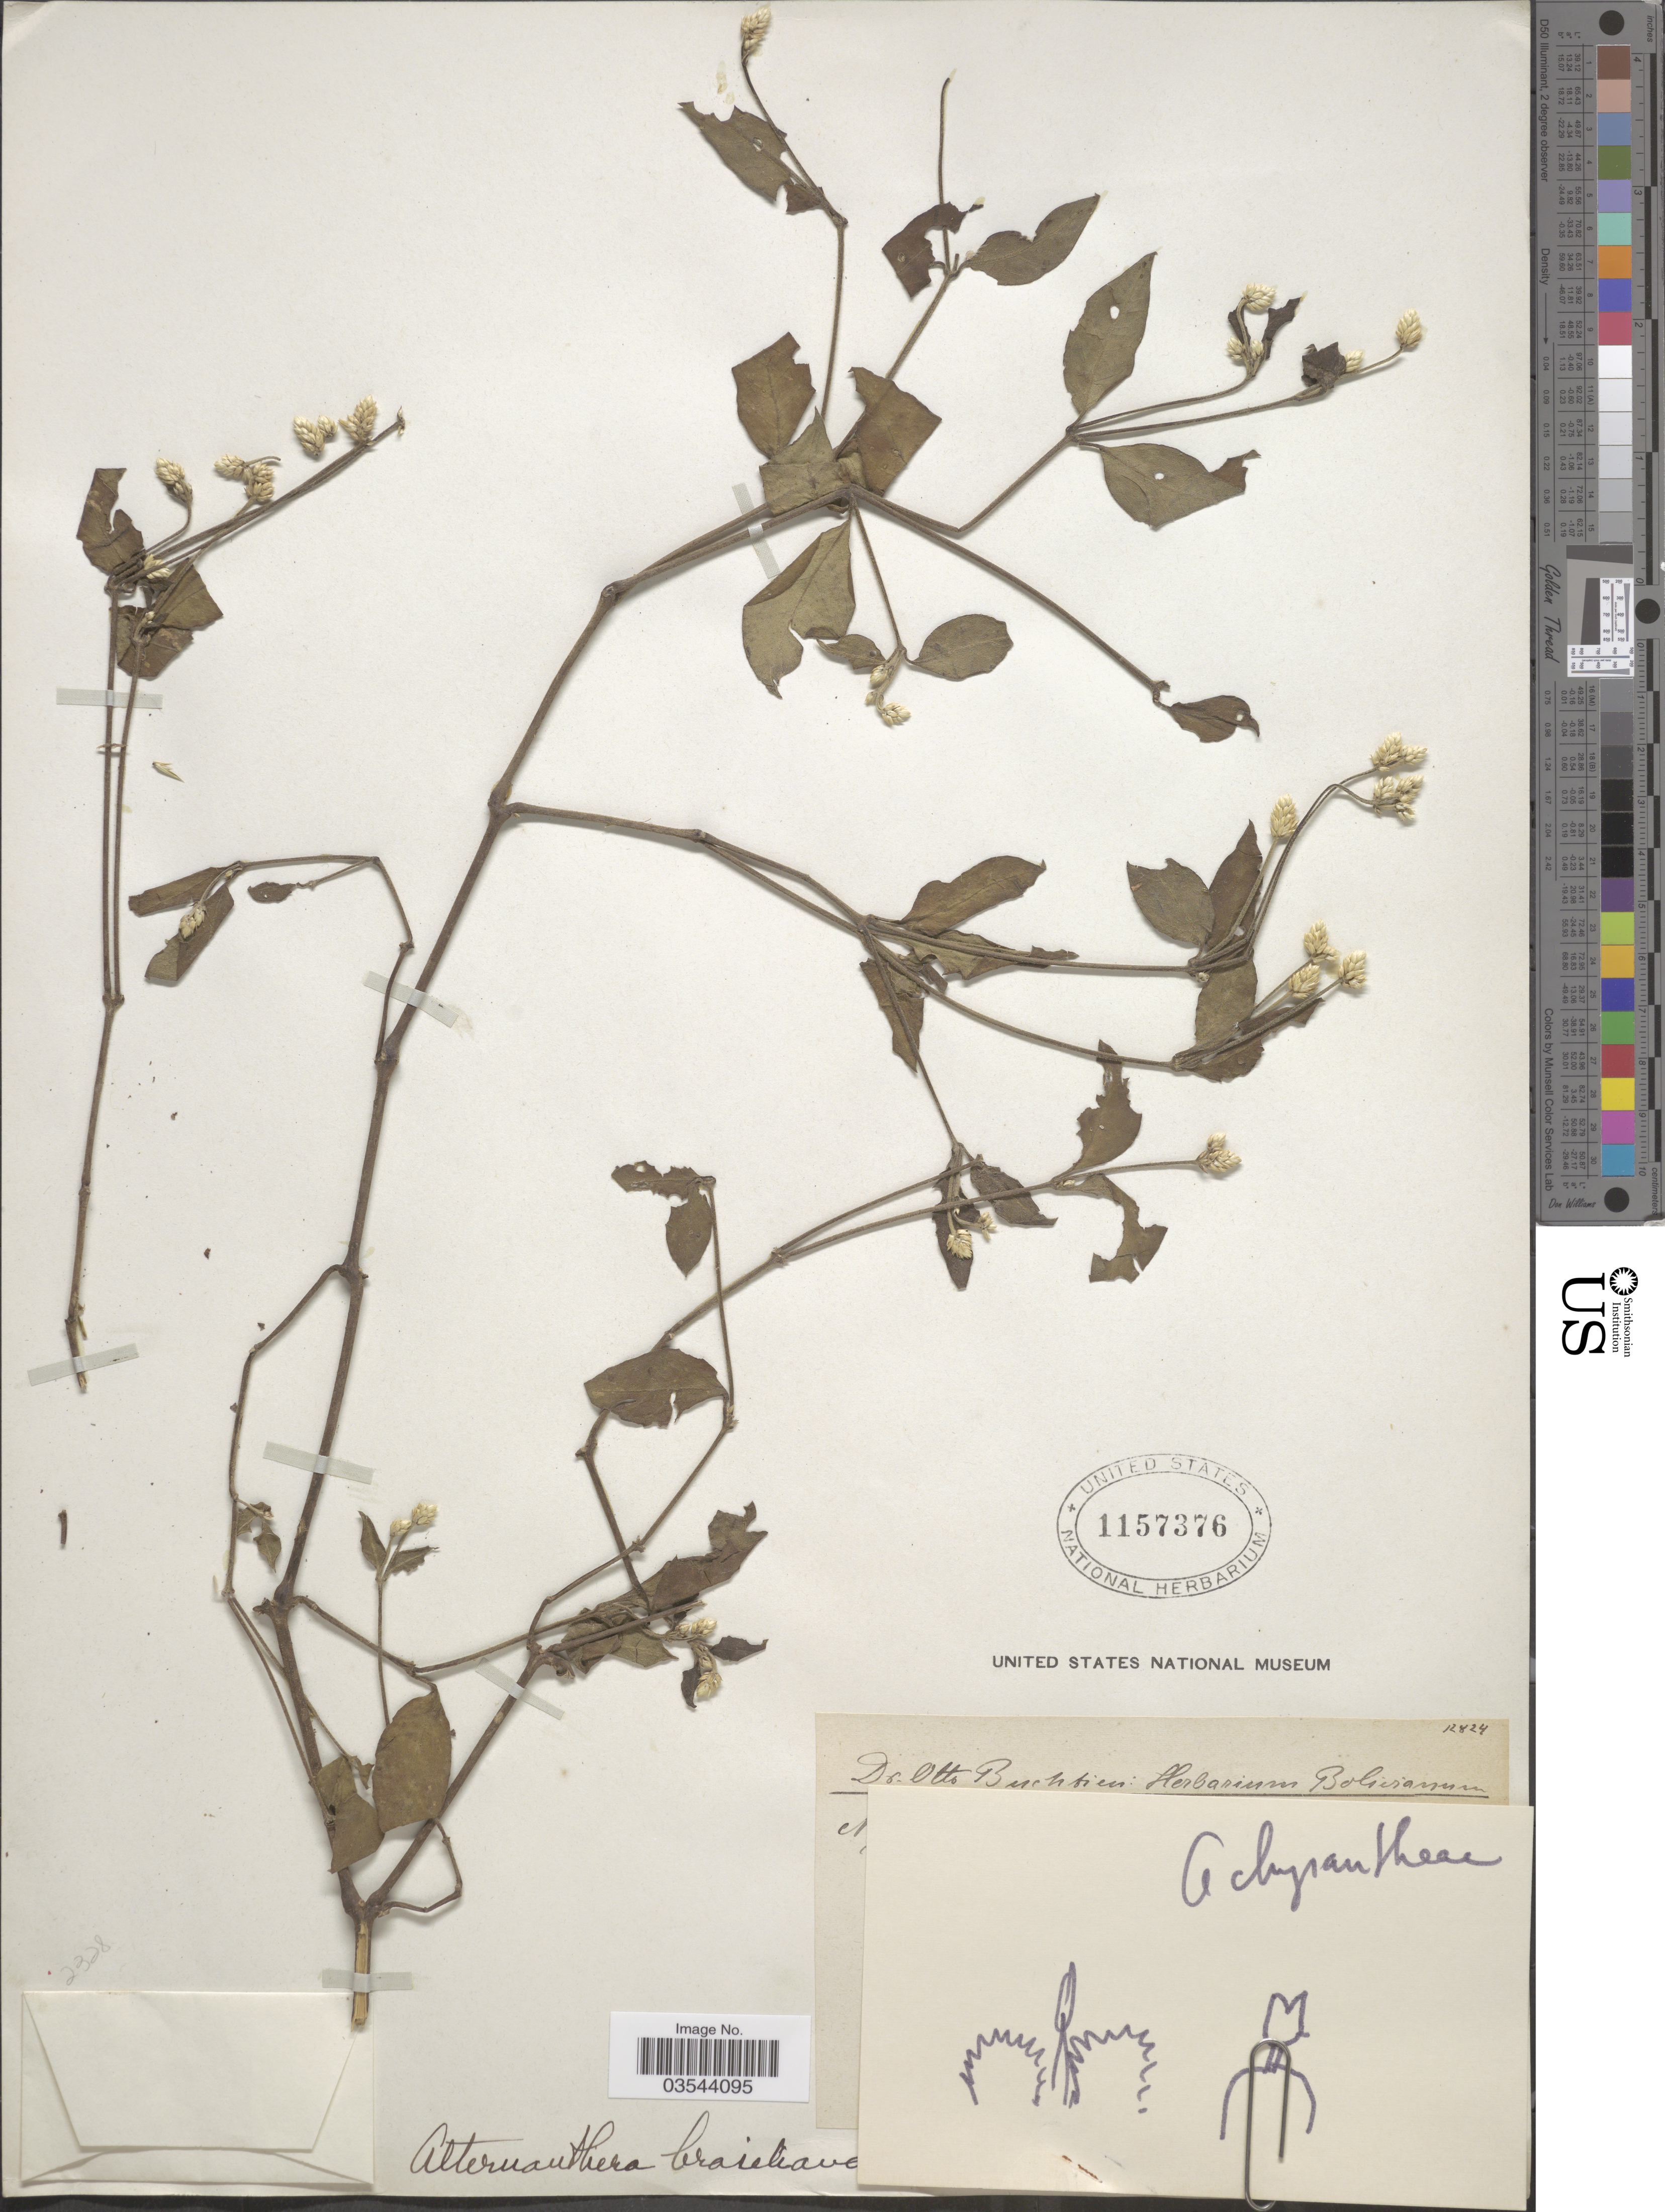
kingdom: Plantae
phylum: Tracheophyta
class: Magnoliopsida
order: Caryophyllales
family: Amaranthaceae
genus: Achyranthes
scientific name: Achyranthes sp.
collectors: O. Buchtien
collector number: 12824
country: Bolivia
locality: [illegible text].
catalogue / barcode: US 1157376